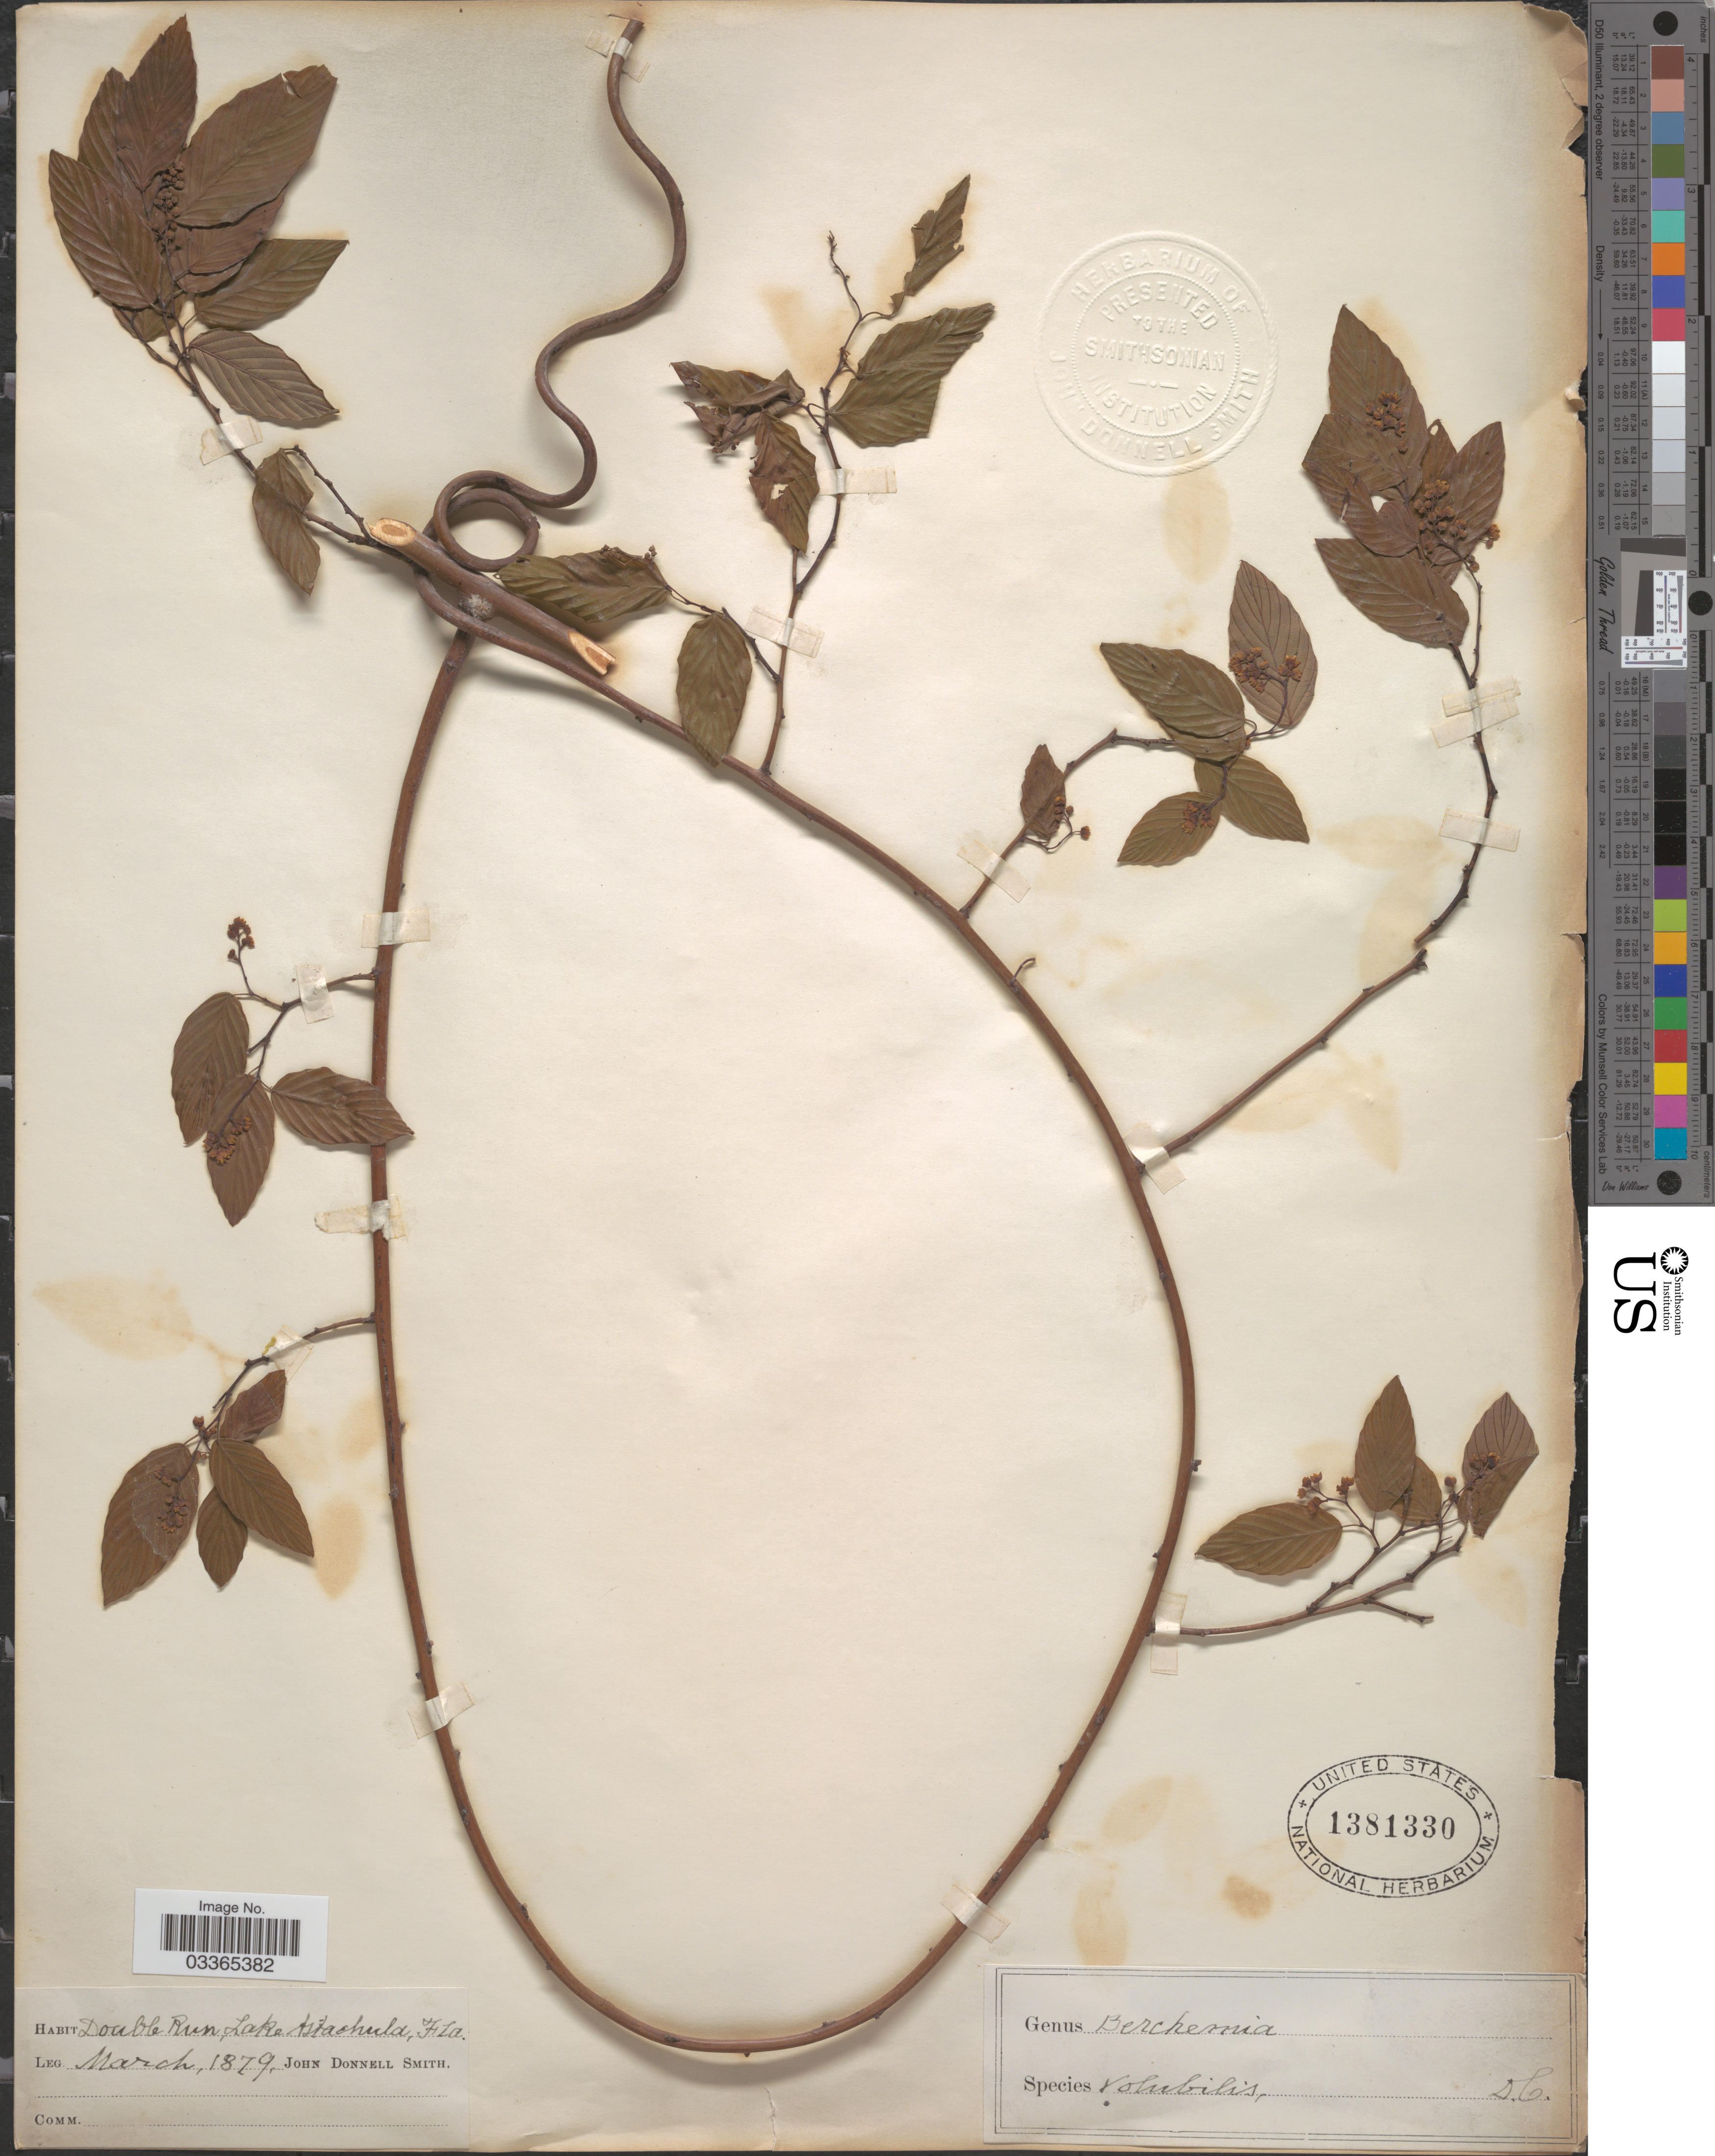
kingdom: Plantae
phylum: Tracheophyta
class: Magnoliopsida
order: Rosales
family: Rhamnaceae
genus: Berchemia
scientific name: Berchemia scandens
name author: (Hill) K. Koch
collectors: J. Donnell Smith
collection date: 1879-03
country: United States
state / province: Florida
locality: Double Run, Lake Astachula.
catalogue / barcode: US 1381330